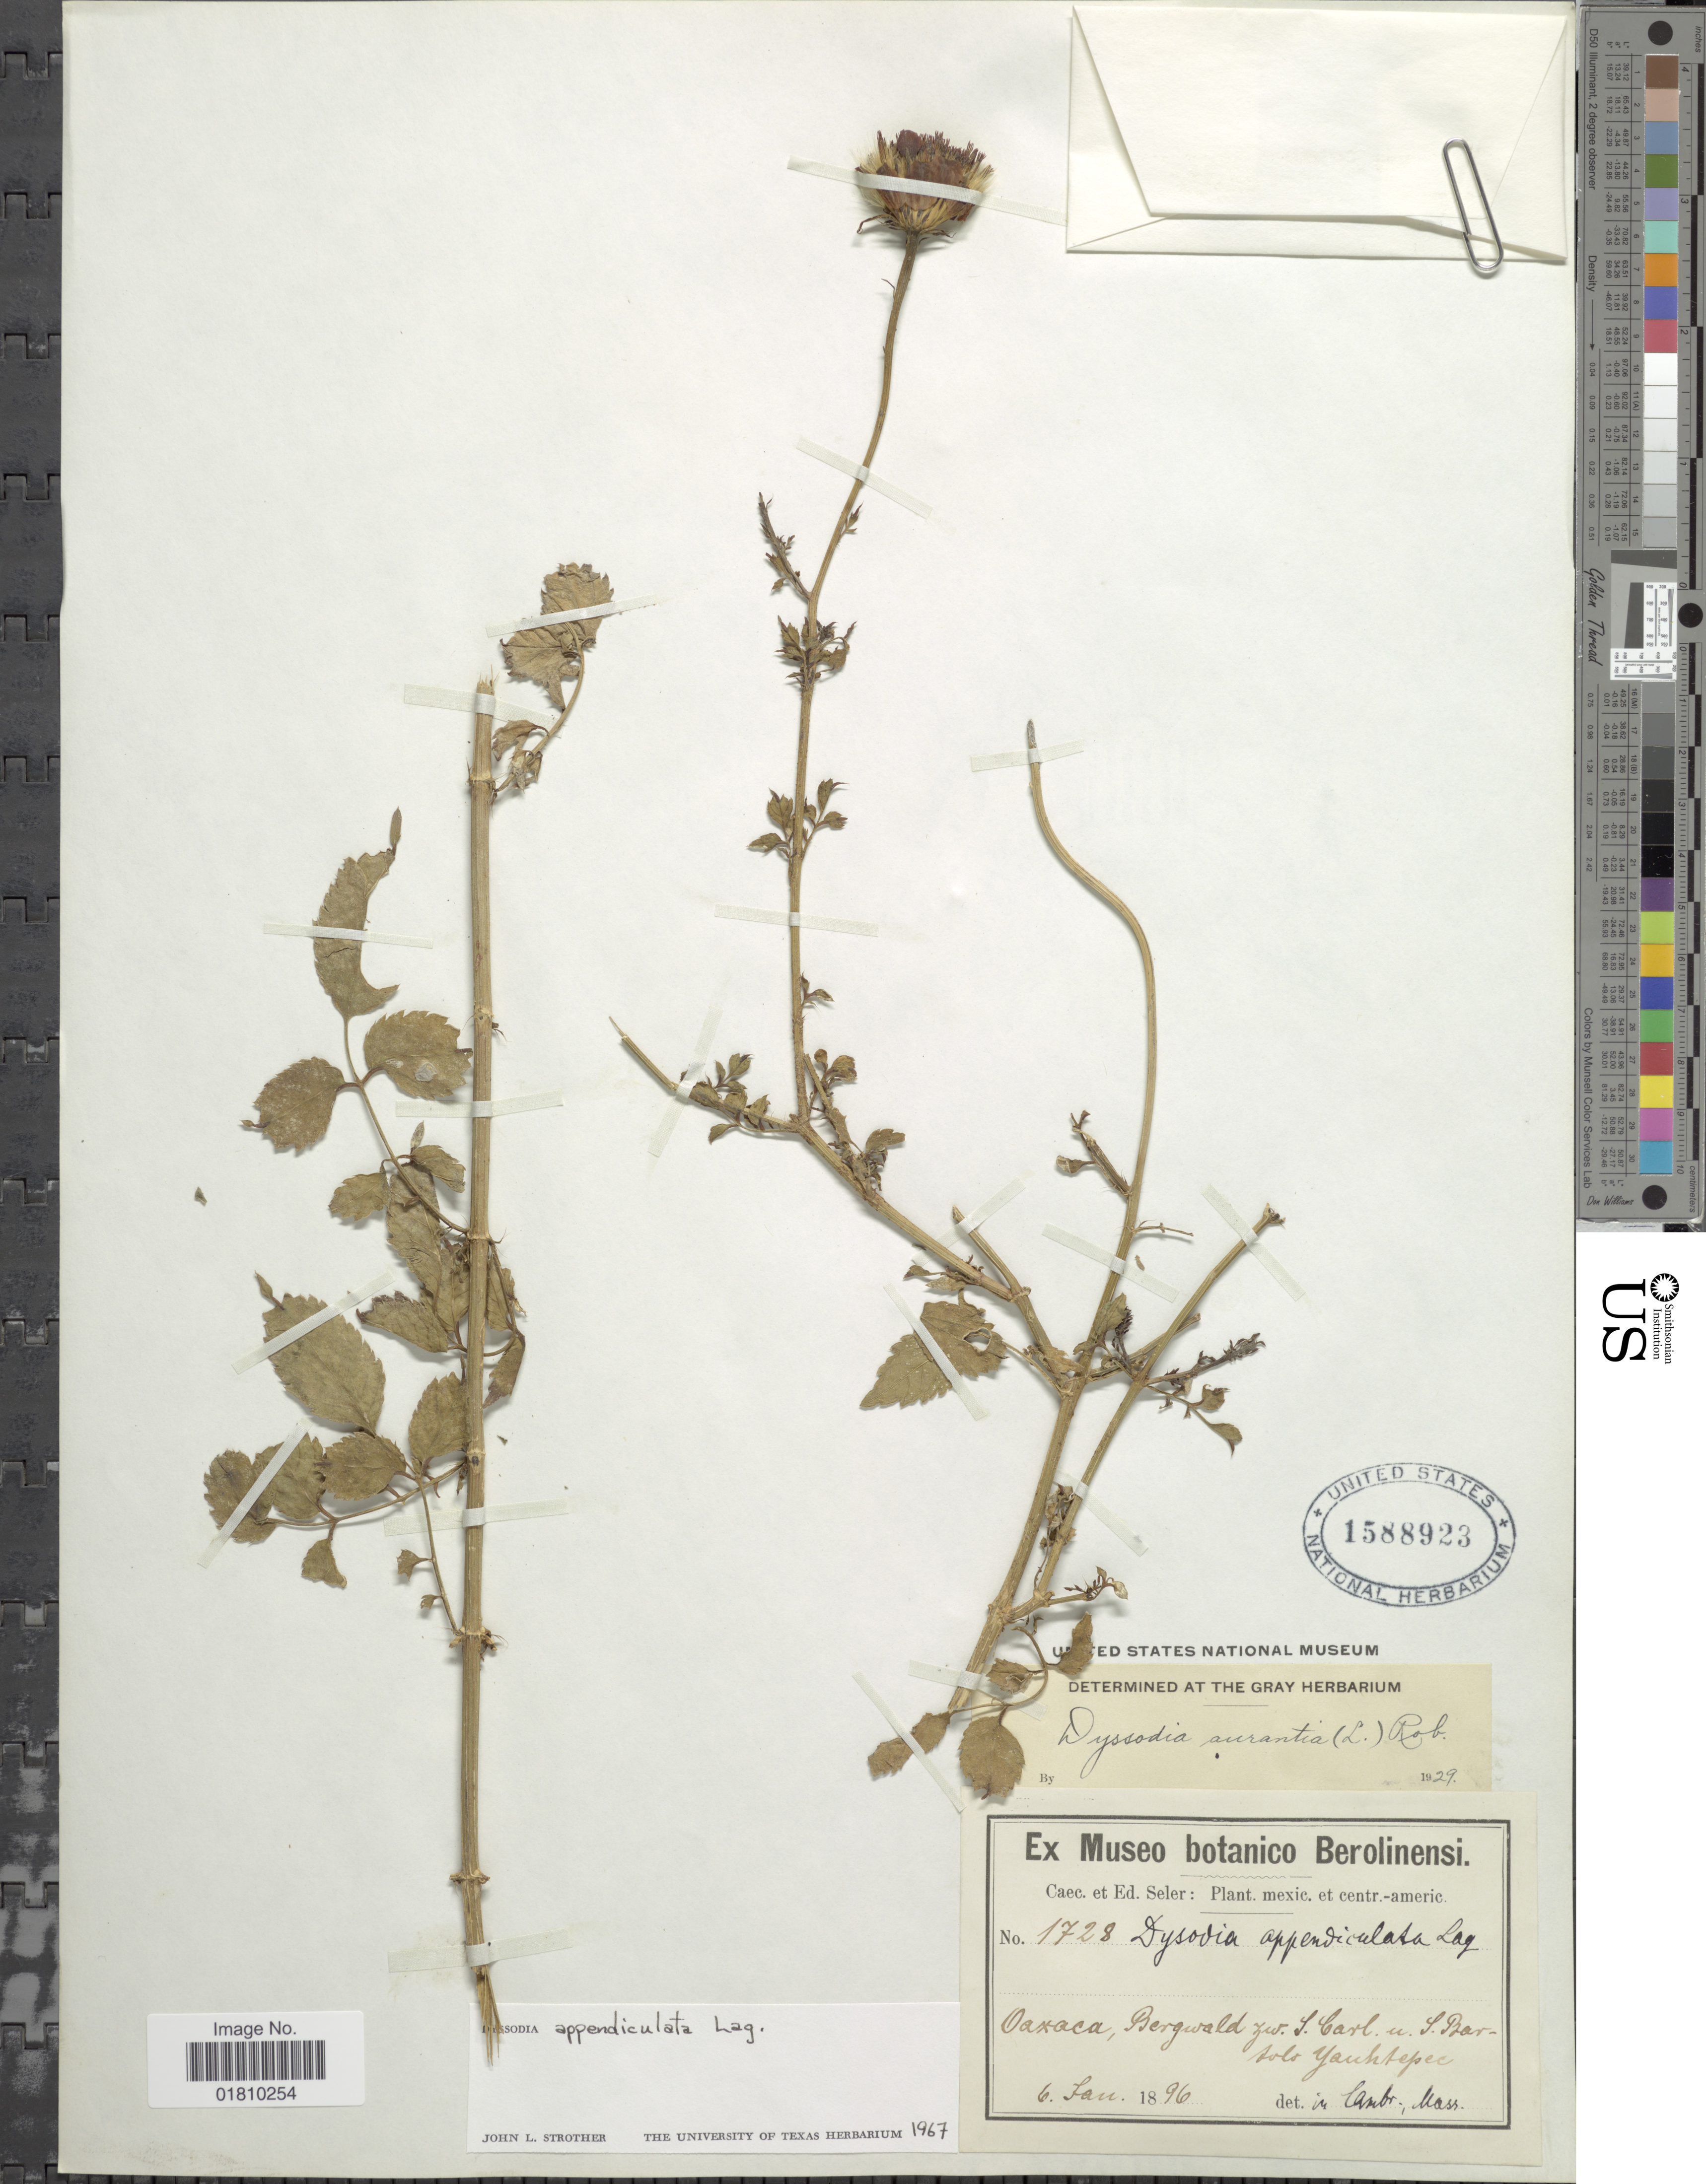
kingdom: Plantae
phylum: Tracheophyta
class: Magnoliopsida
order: Asterales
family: Asteraceae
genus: Adenophyllum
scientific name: Adenophyllum appendiculatum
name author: (Lag.) Strother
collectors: ex Caec. et Ed Seler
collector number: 1728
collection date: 1896-01-06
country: Mexico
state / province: Oaxaca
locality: Bergwald zw. S. Carl u. S. Bartolo Yauhtepec, centr.-americ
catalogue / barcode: US 1588923